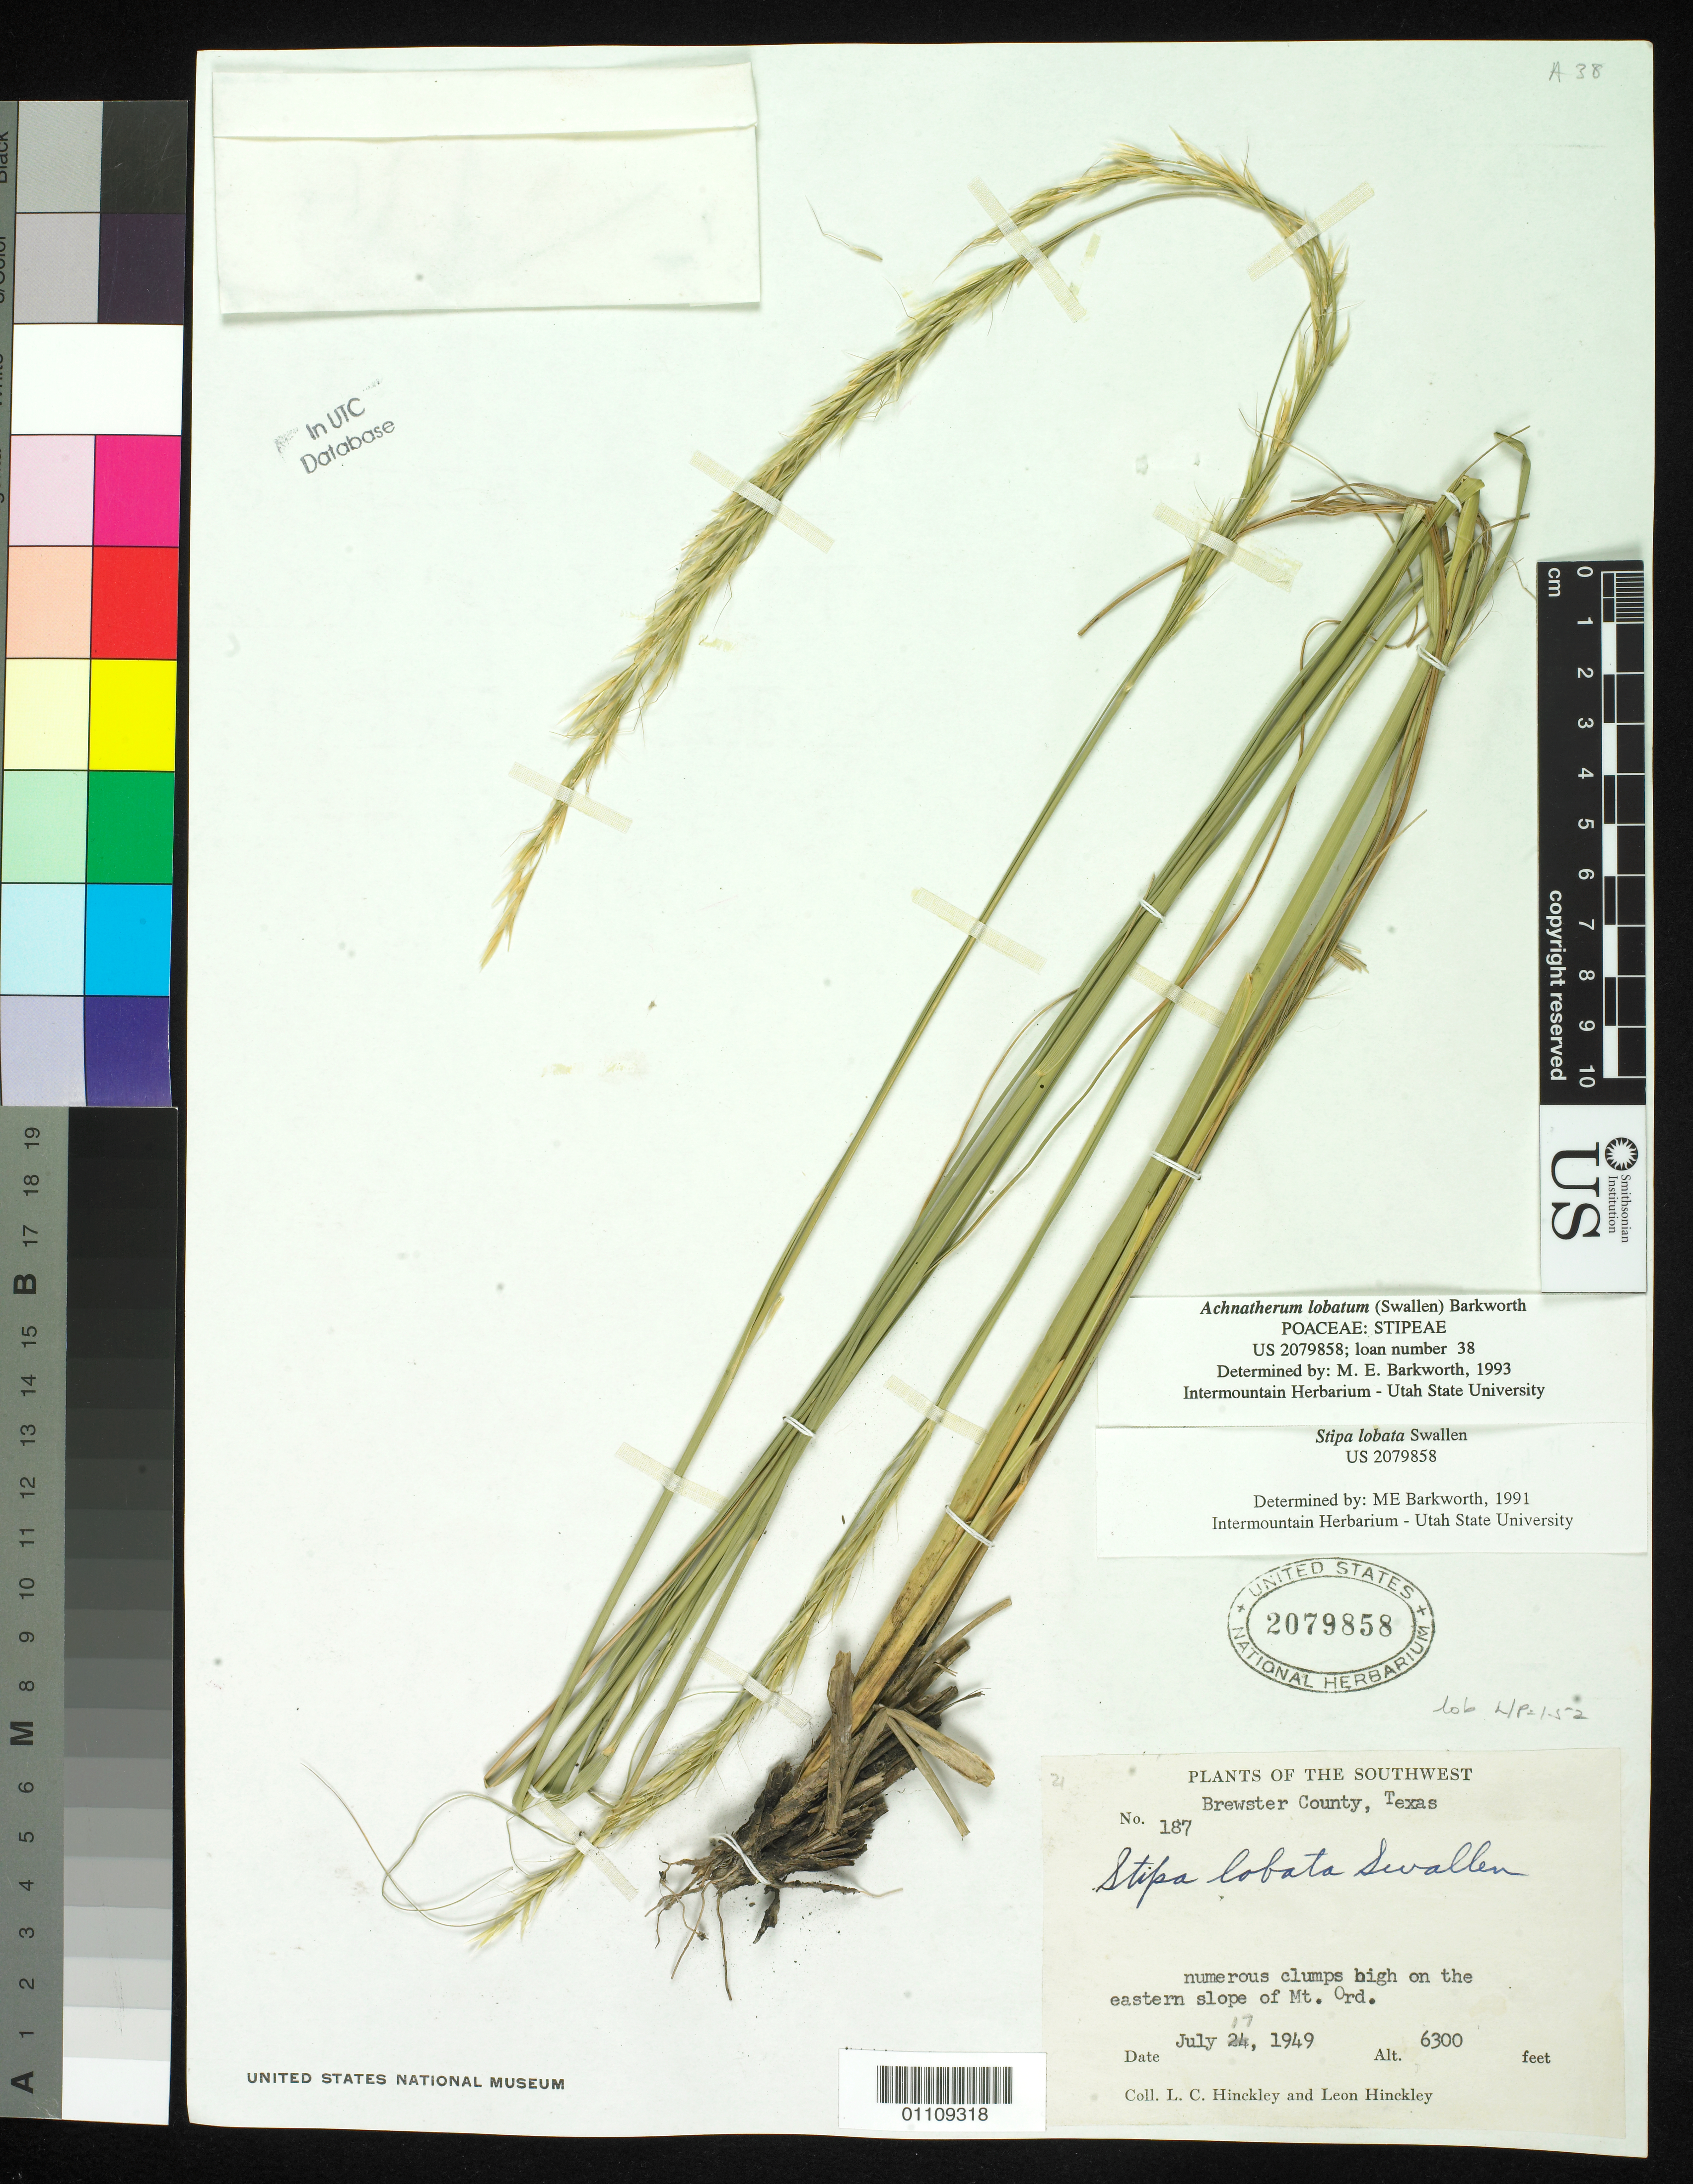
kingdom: Plantae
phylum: Tracheophyta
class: Liliopsida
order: Poales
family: Poaceae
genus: Achnatherum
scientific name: Achnatherum lobatum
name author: (Swallen) Barkworth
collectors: L. Hinckley & L. Hinckley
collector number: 187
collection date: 1949-07-17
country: United States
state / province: Texas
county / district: Brewster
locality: numerous clumps high on the eastern slope of Nt. Ord.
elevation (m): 1920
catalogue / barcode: US 2079858